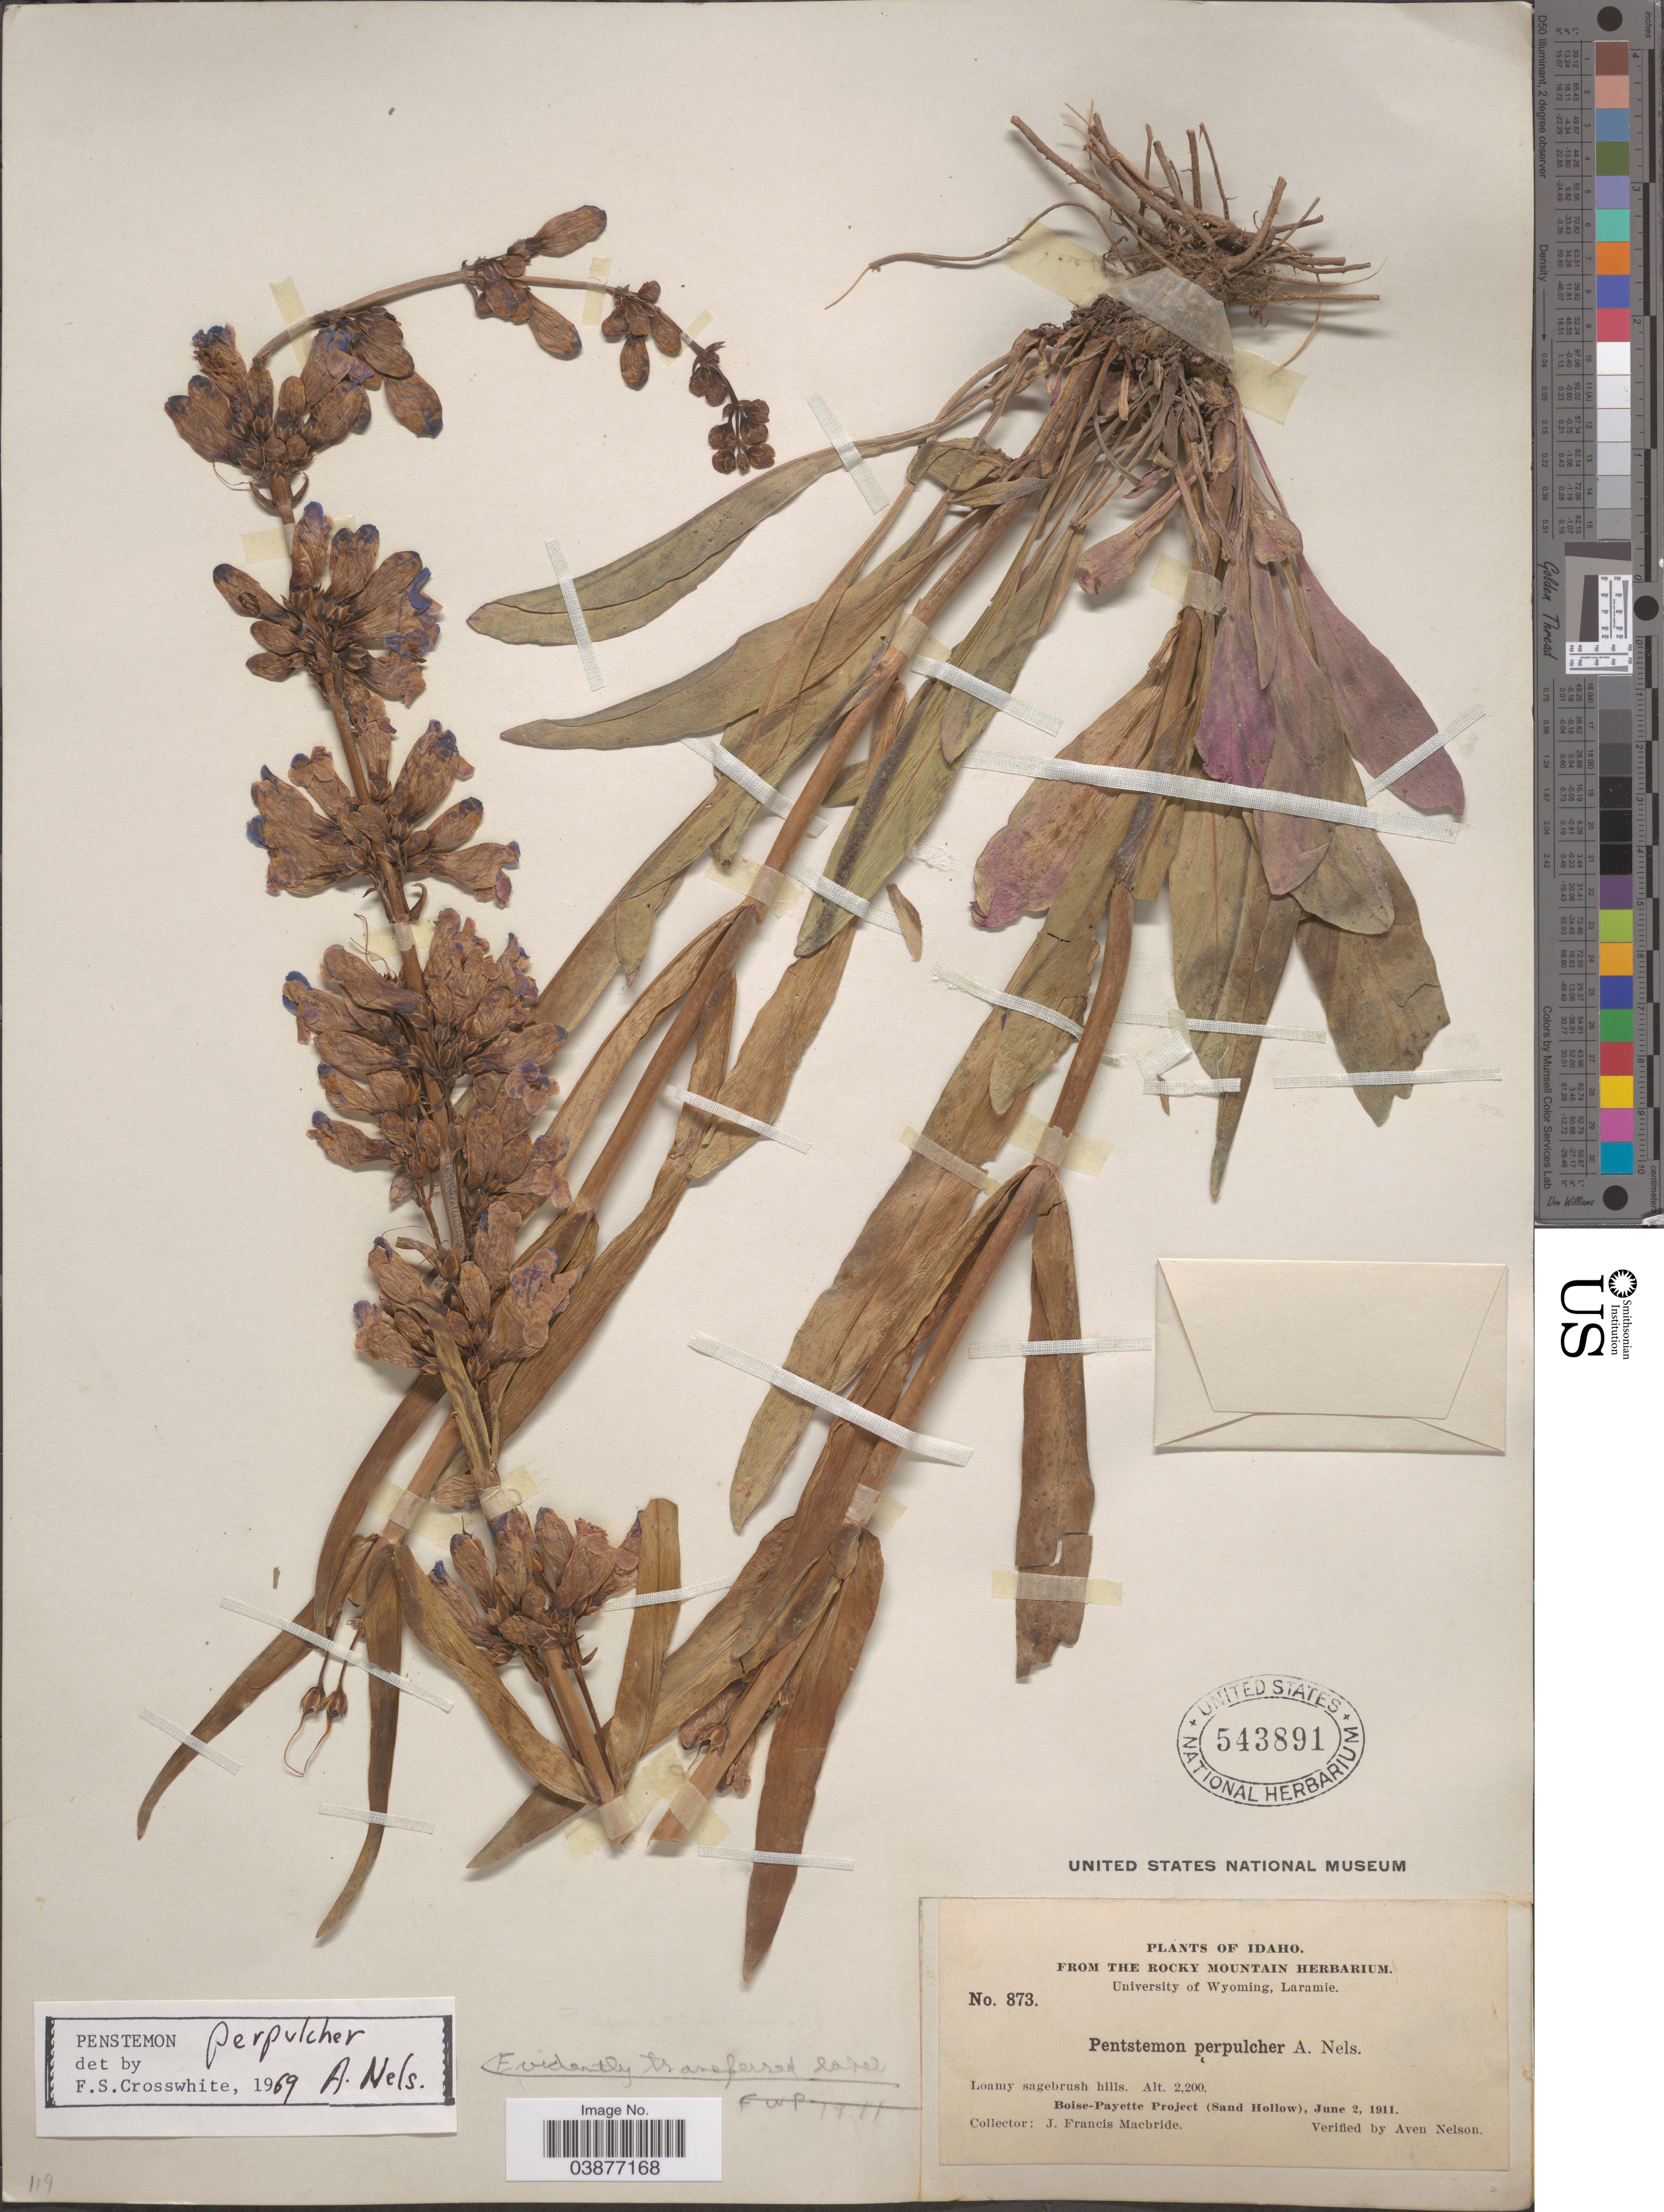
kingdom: Plantae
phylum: Tracheophyta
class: Magnoliopsida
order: Lamiales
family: Plantaginaceae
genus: Penstemon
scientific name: Penstemon perpulcher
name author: A. Nelson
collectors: J. F. Macbride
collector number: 873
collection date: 1911-06-02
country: United States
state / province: Idaho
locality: Sagebrush hills. Boise-Payette Project (Sand Hollow).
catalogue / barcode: US 543891